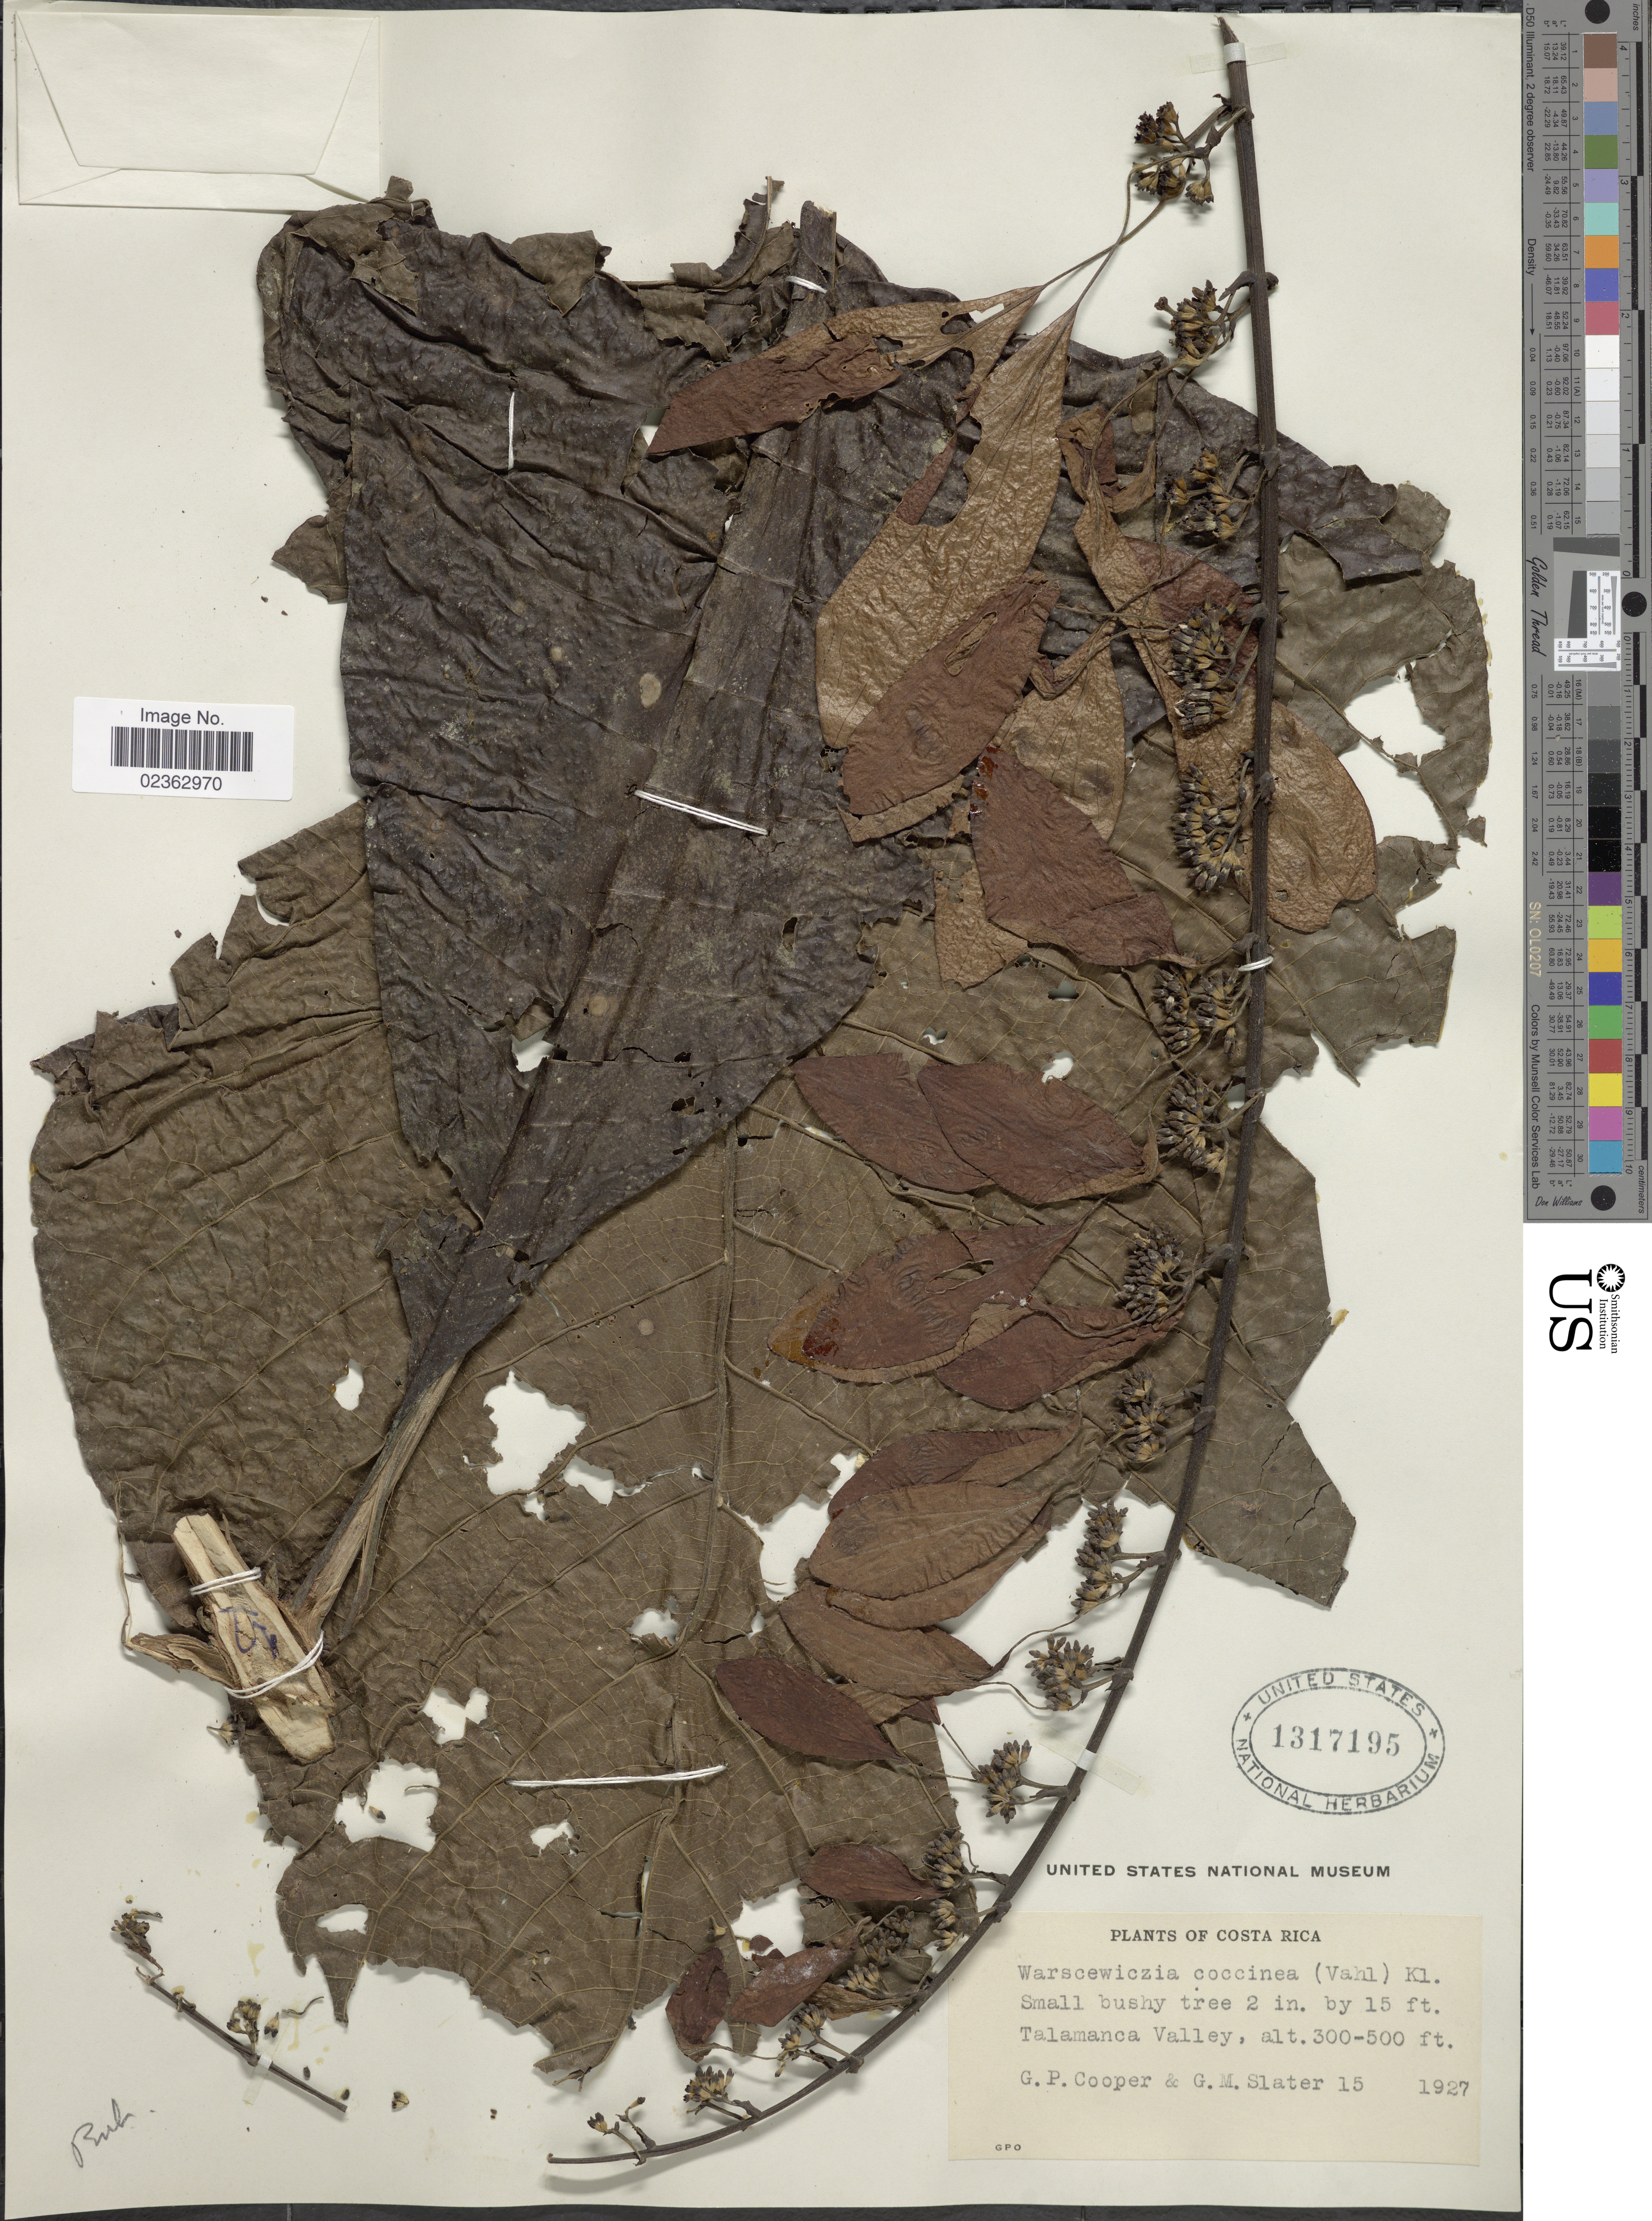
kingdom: Plantae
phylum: Tracheophyta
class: Magnoliopsida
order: Gentianales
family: Rubiaceae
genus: Warszewiczia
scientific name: Warszewiczia coccinea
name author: (Vahl) Klotzsch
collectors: G. Cooper & G. Slater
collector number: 15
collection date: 1927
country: Costa Rica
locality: Talamanca Valley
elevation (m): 91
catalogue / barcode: US 1317195